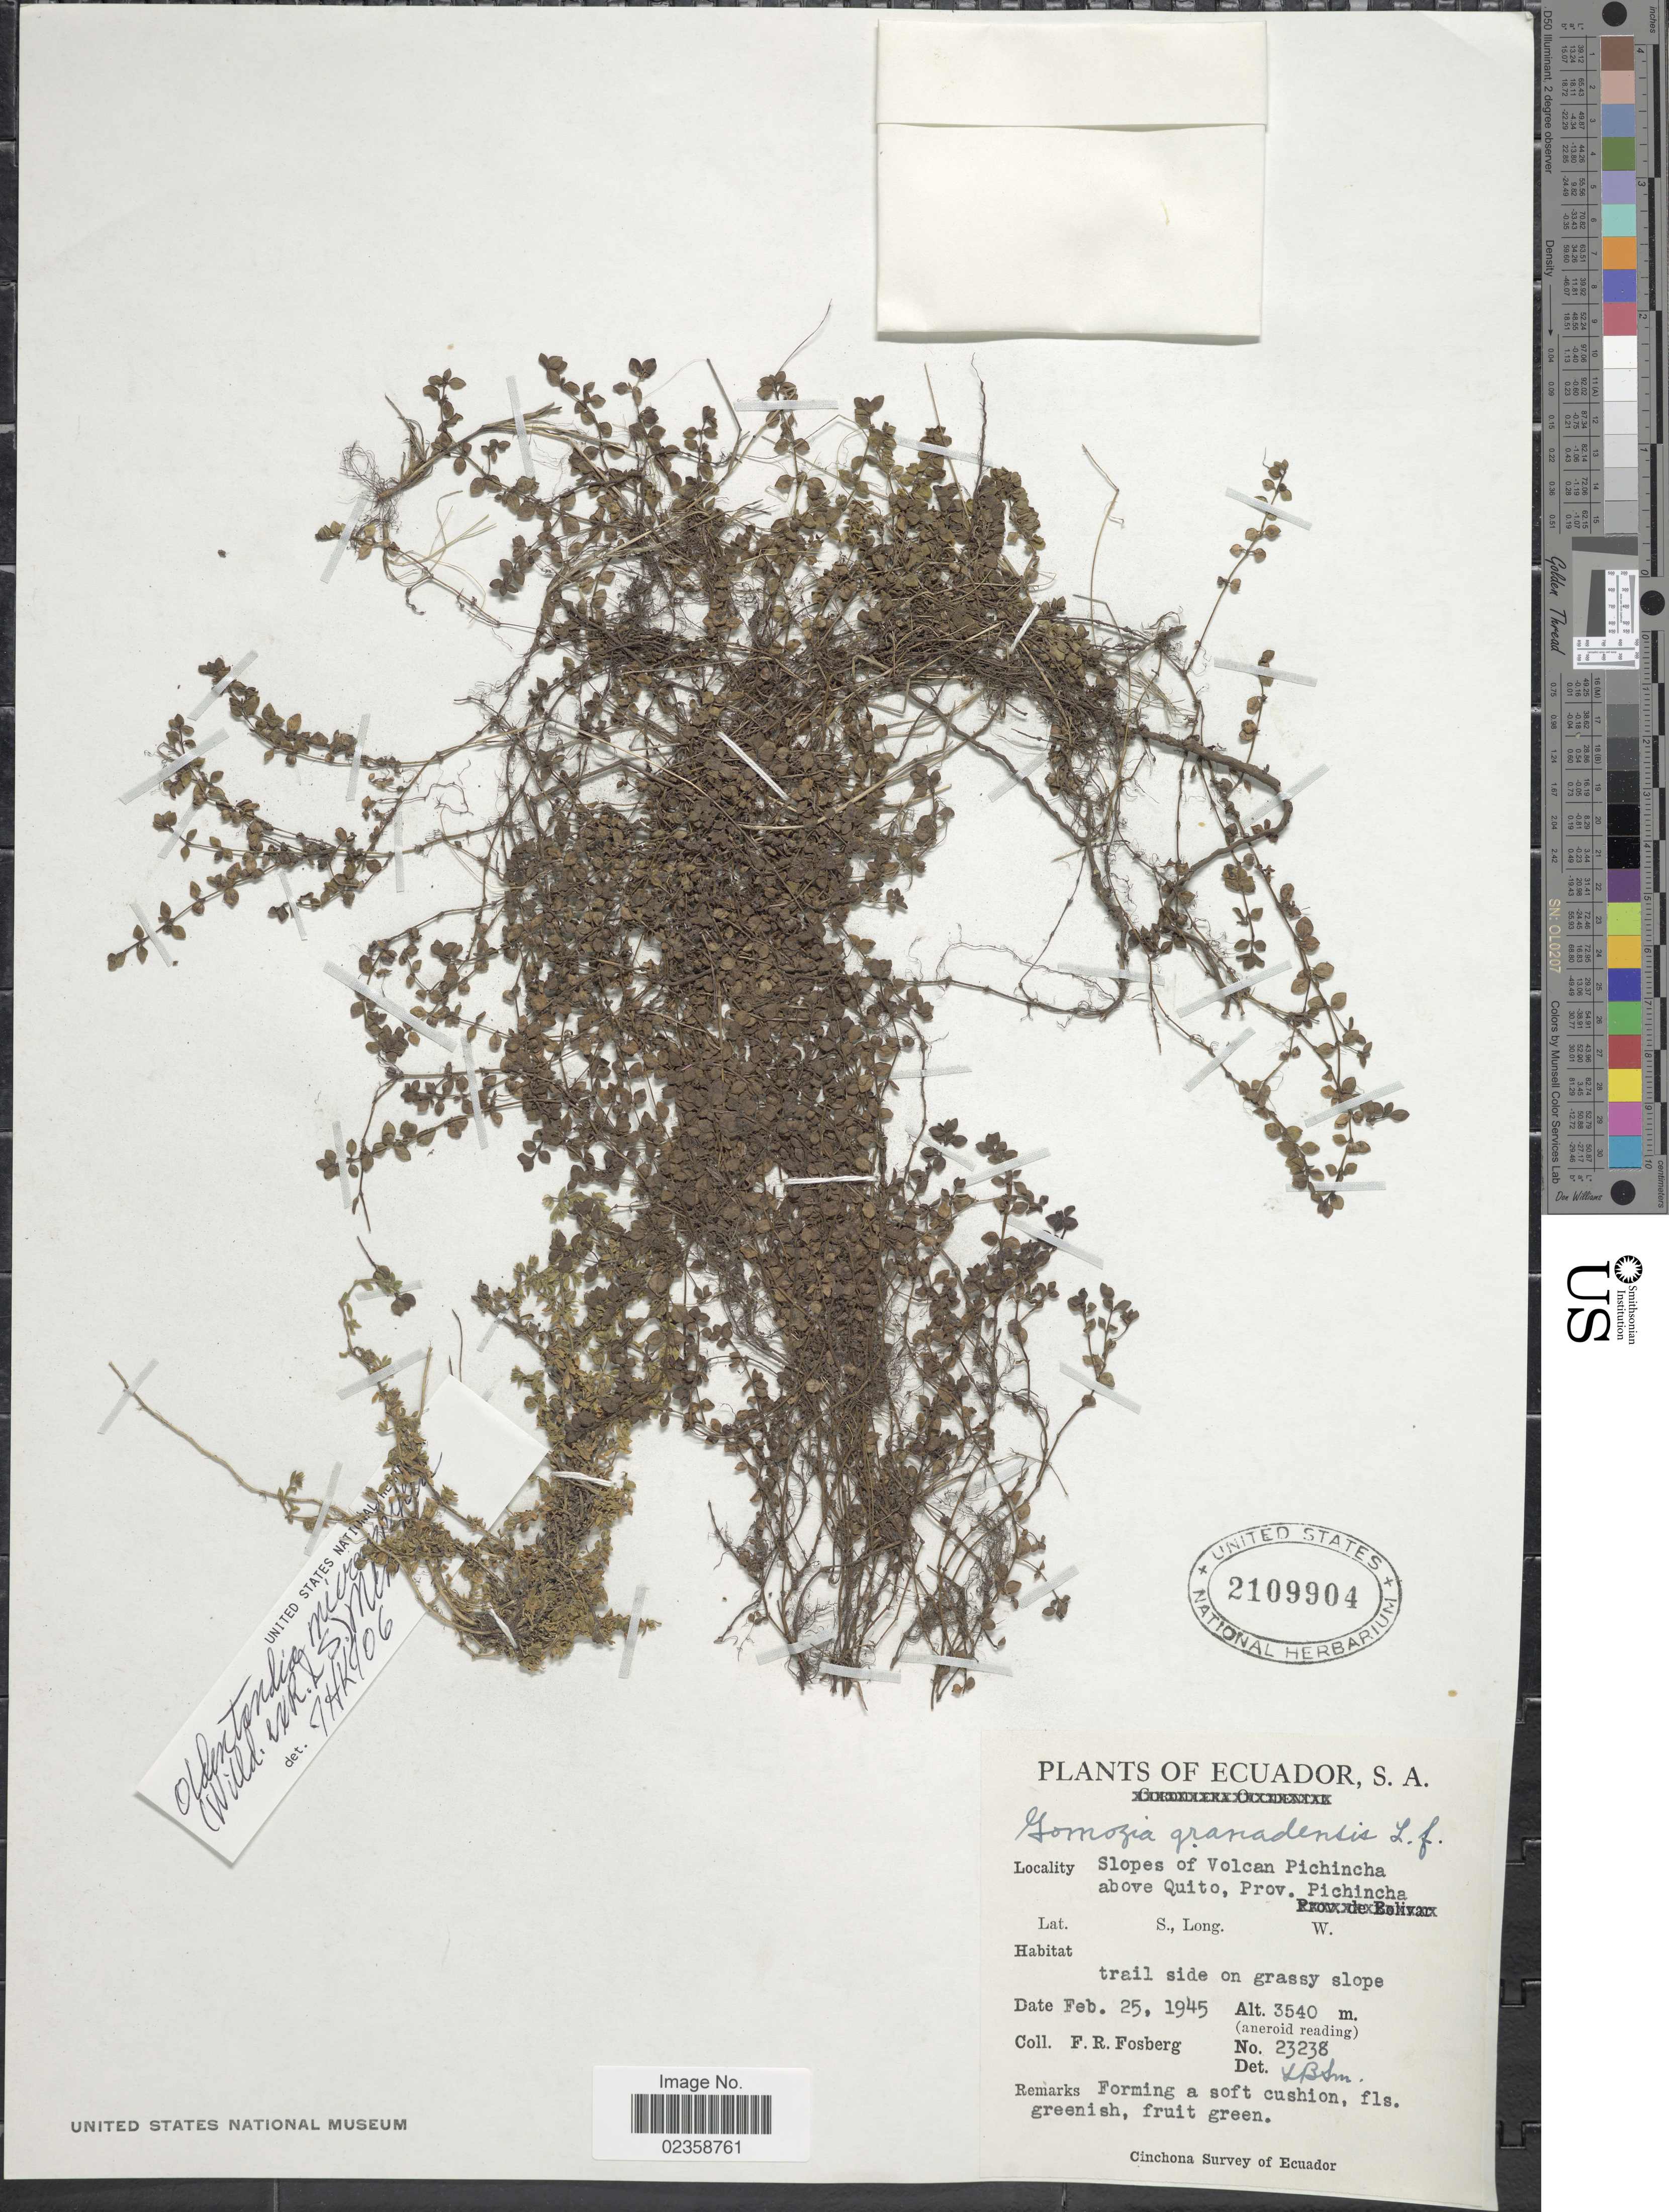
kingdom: Plantae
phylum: Tracheophyta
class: Magnoliopsida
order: Gentianales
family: Rubiaceae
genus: Oldenlandia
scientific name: Oldenlandia microphylla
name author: De Wild. & Durand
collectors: F. R. Fosberg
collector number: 23238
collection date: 1945-02-25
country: Ecuador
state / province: Pichincha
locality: Slopes of Volcan Pichincha above Quito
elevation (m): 3540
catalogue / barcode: US 2109904